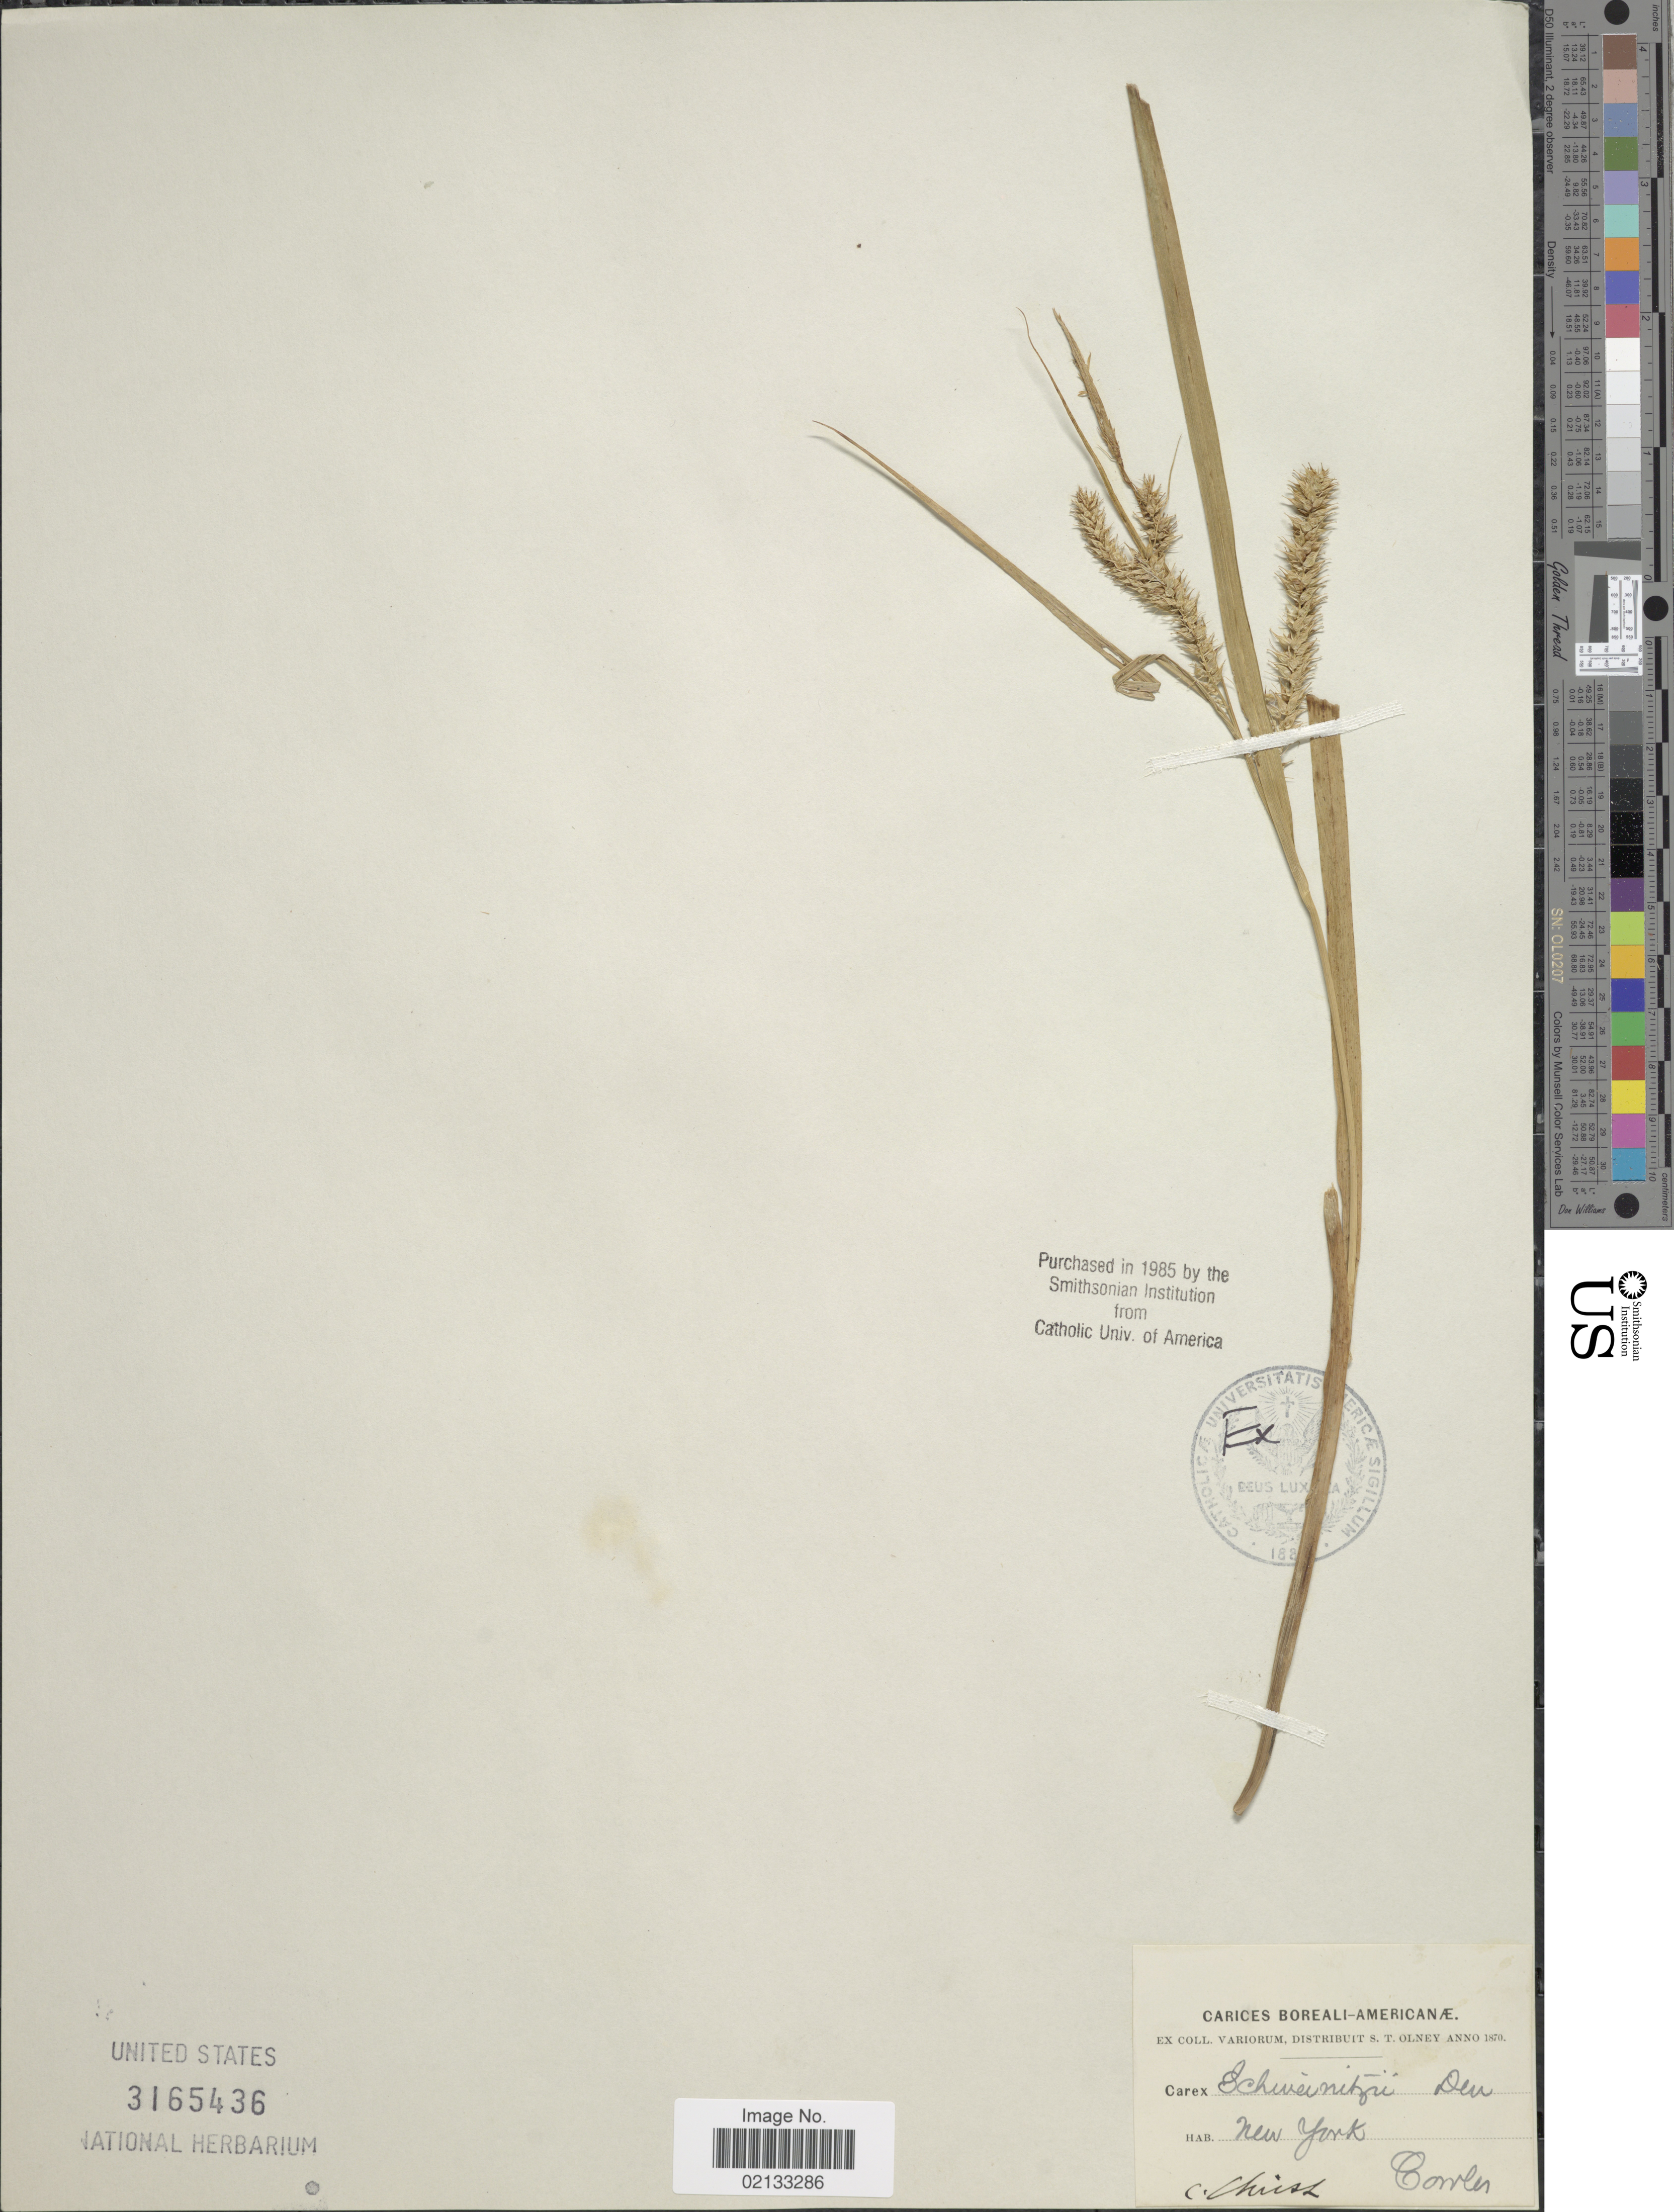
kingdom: Plantae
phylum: Tracheophyta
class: Liliopsida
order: Poales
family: Cyperaceae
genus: Carex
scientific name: Carex schweinitzii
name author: Dewey ex Schwein.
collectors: -. Cowles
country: United States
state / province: New York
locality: Carices Boreali-Americanæ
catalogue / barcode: US 3165436